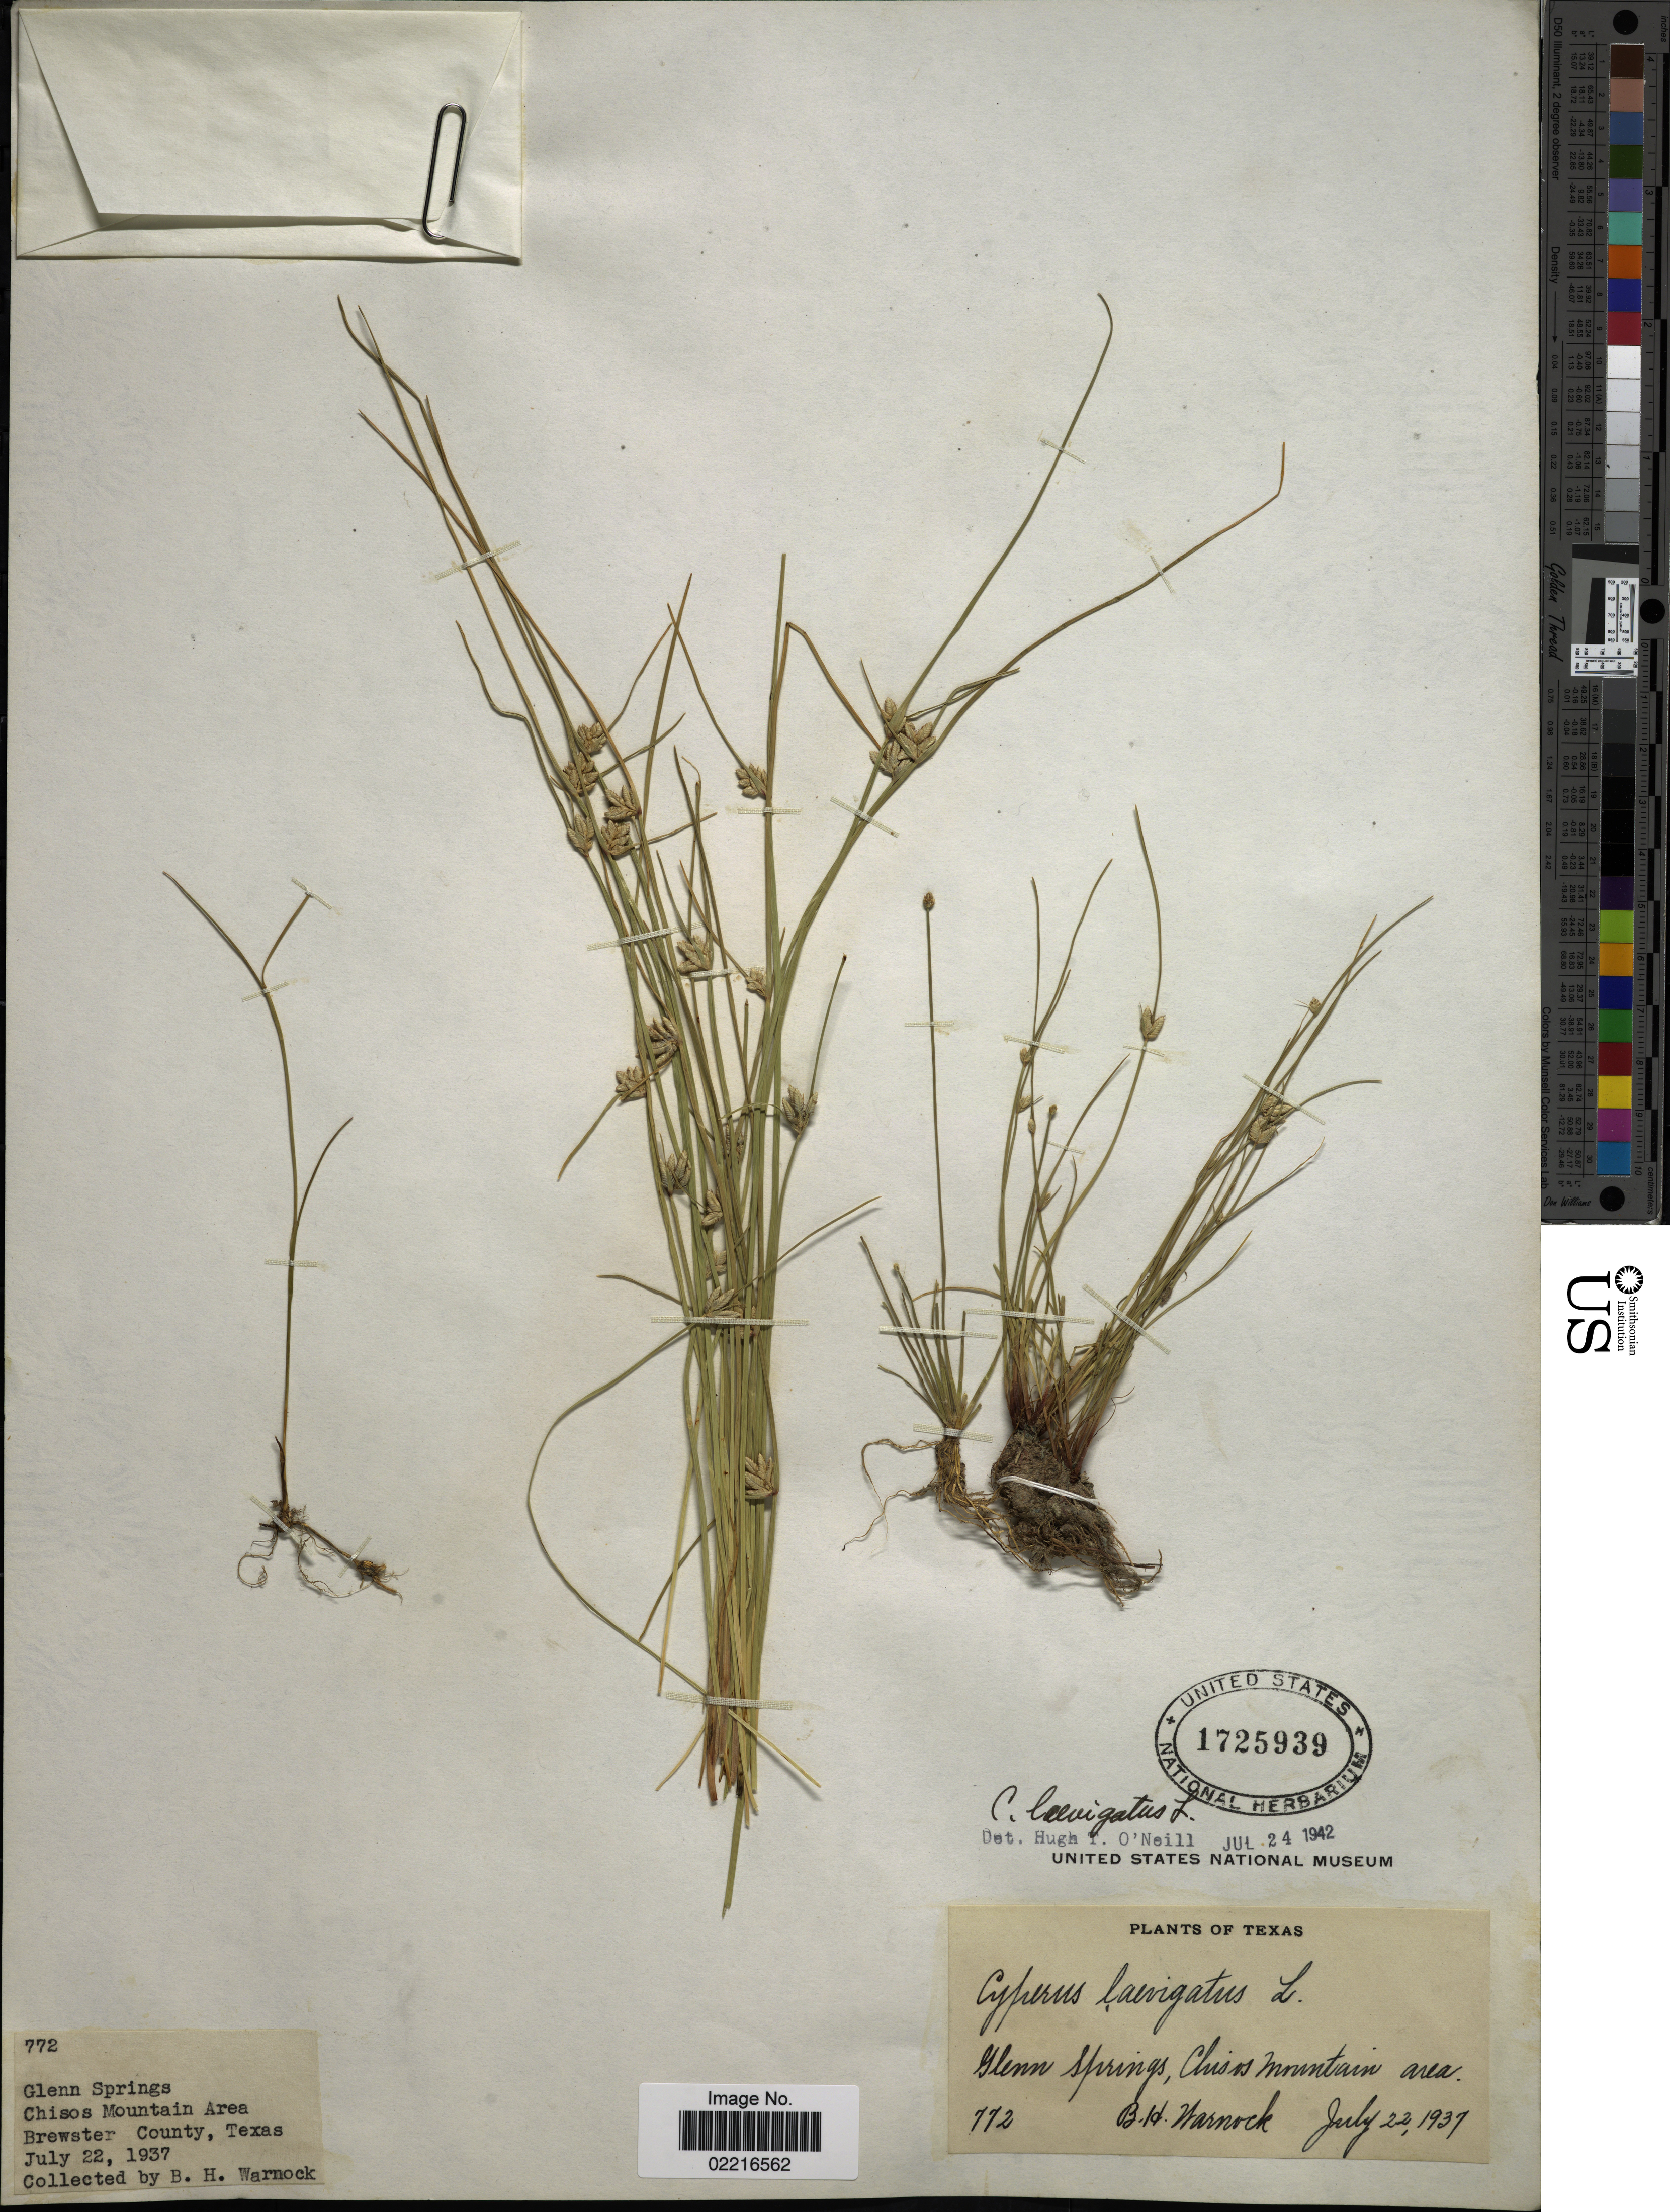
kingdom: Plantae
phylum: Tracheophyta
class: Liliopsida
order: Poales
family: Cyperaceae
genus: Cyperus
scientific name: Cyperus laevigatus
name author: L.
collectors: B. H. Warnock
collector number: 772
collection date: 1937-07-22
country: United States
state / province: Texas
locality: Glen Springs, Chisos Mountain Area, Brewster County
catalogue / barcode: US 1725939